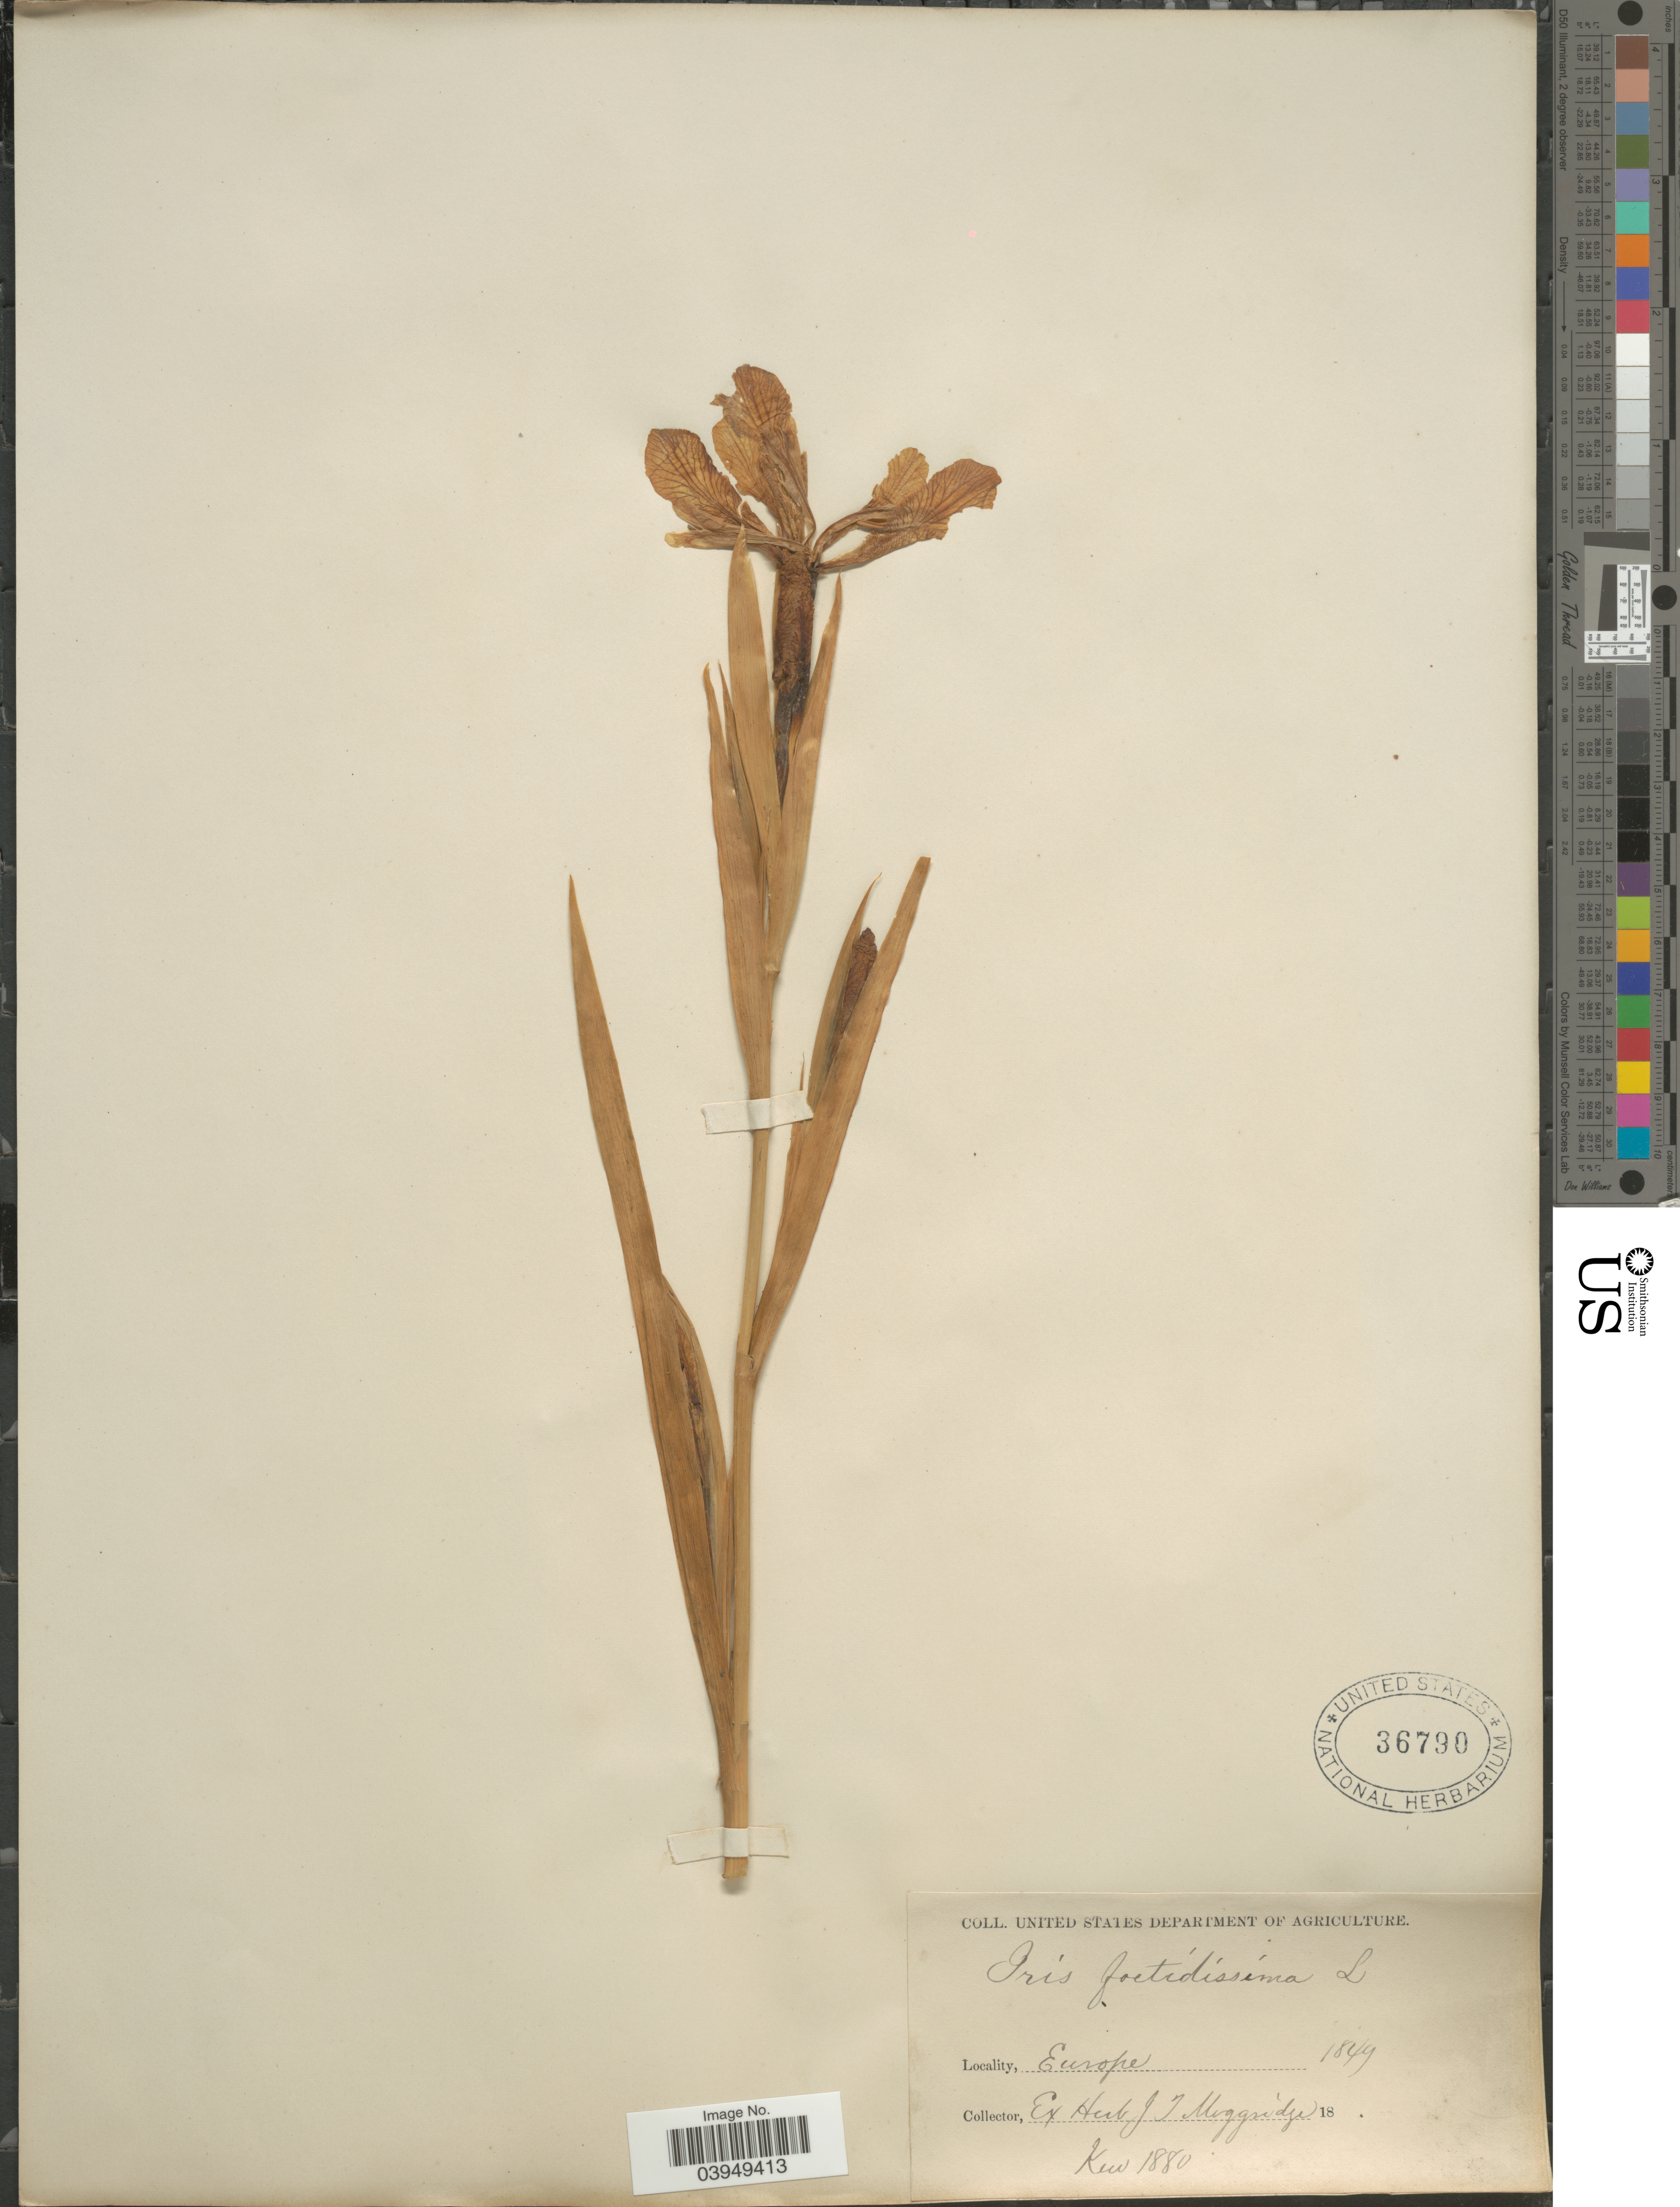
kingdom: Plantae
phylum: Tracheophyta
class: Liliopsida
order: Asparagales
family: Iridaceae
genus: Iris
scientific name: Iris foetidissima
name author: L.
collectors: ex herb. J.T. Moggridge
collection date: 1849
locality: Europe.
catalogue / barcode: US 36790